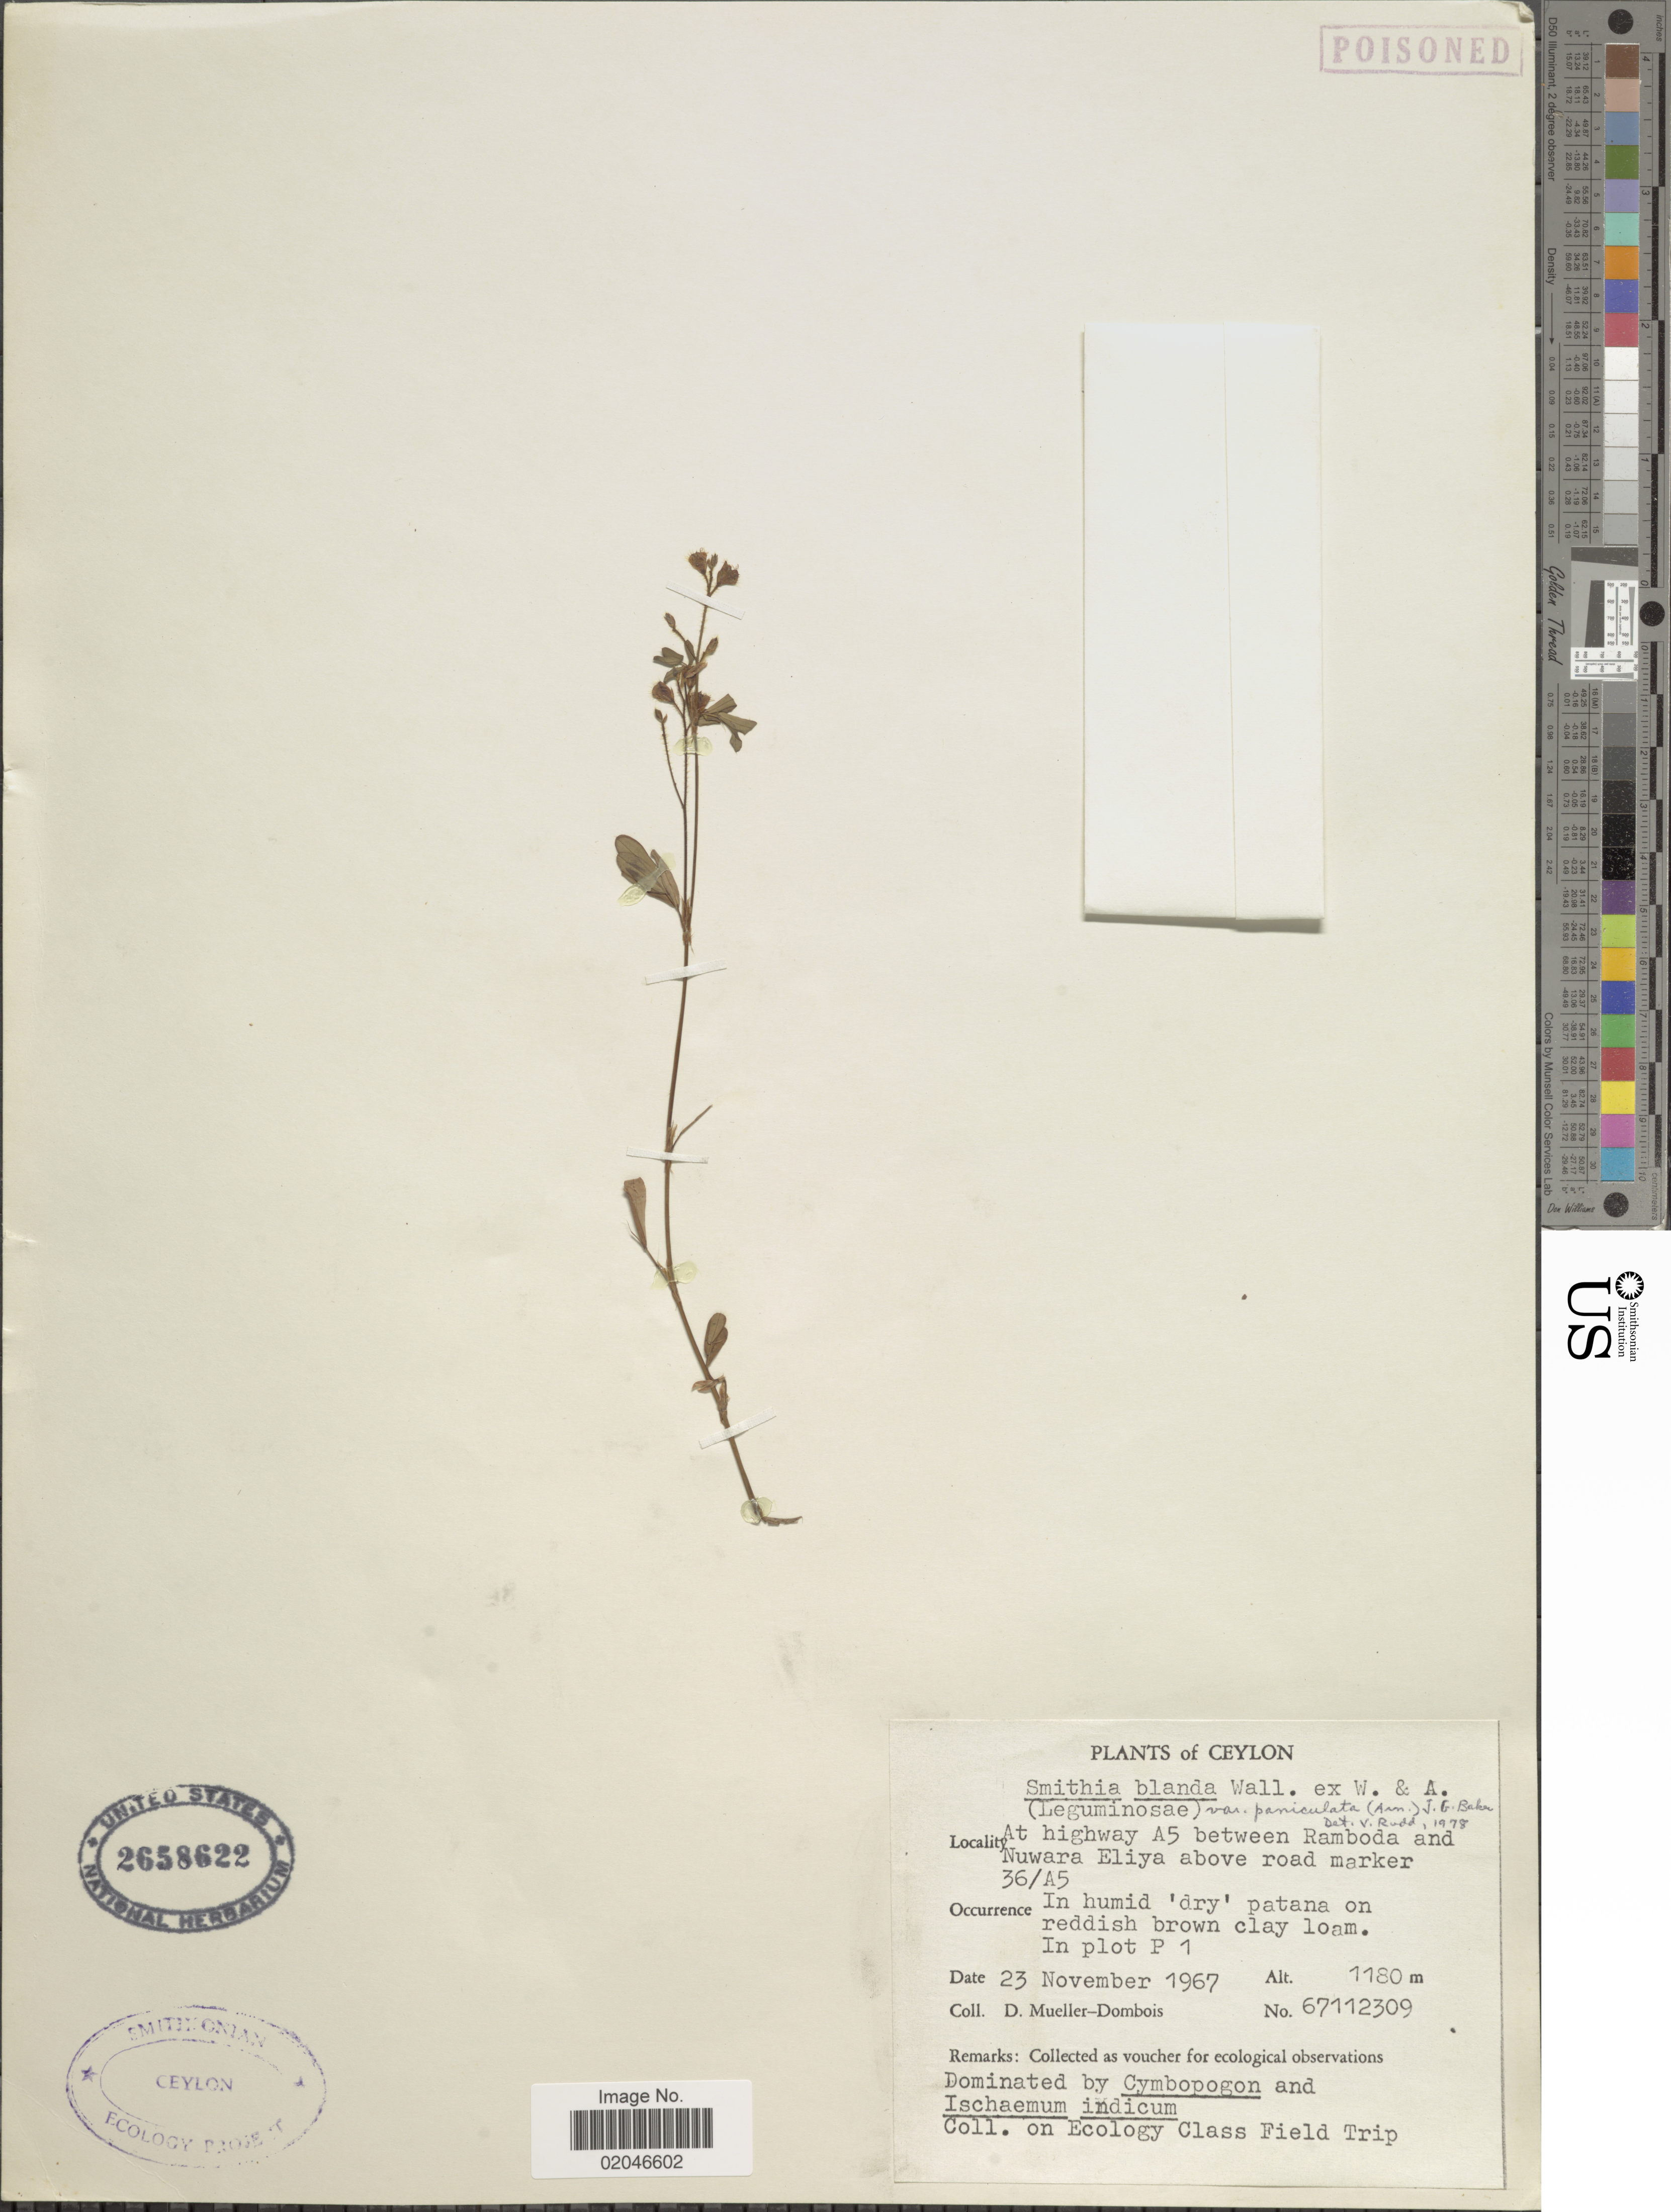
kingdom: Plantae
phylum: Tracheophyta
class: Magnoliopsida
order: Fabales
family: Fabaceae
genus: Smithia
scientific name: Smithia blanda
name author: Wall.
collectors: D. Mueller-Dombois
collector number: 67112309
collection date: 1967-11-23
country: Sri Lanka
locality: Ceylon, At highway A5 between Ramboda and Nuawara Eliya above road marker 36/A5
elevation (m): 1180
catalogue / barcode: US 2658622